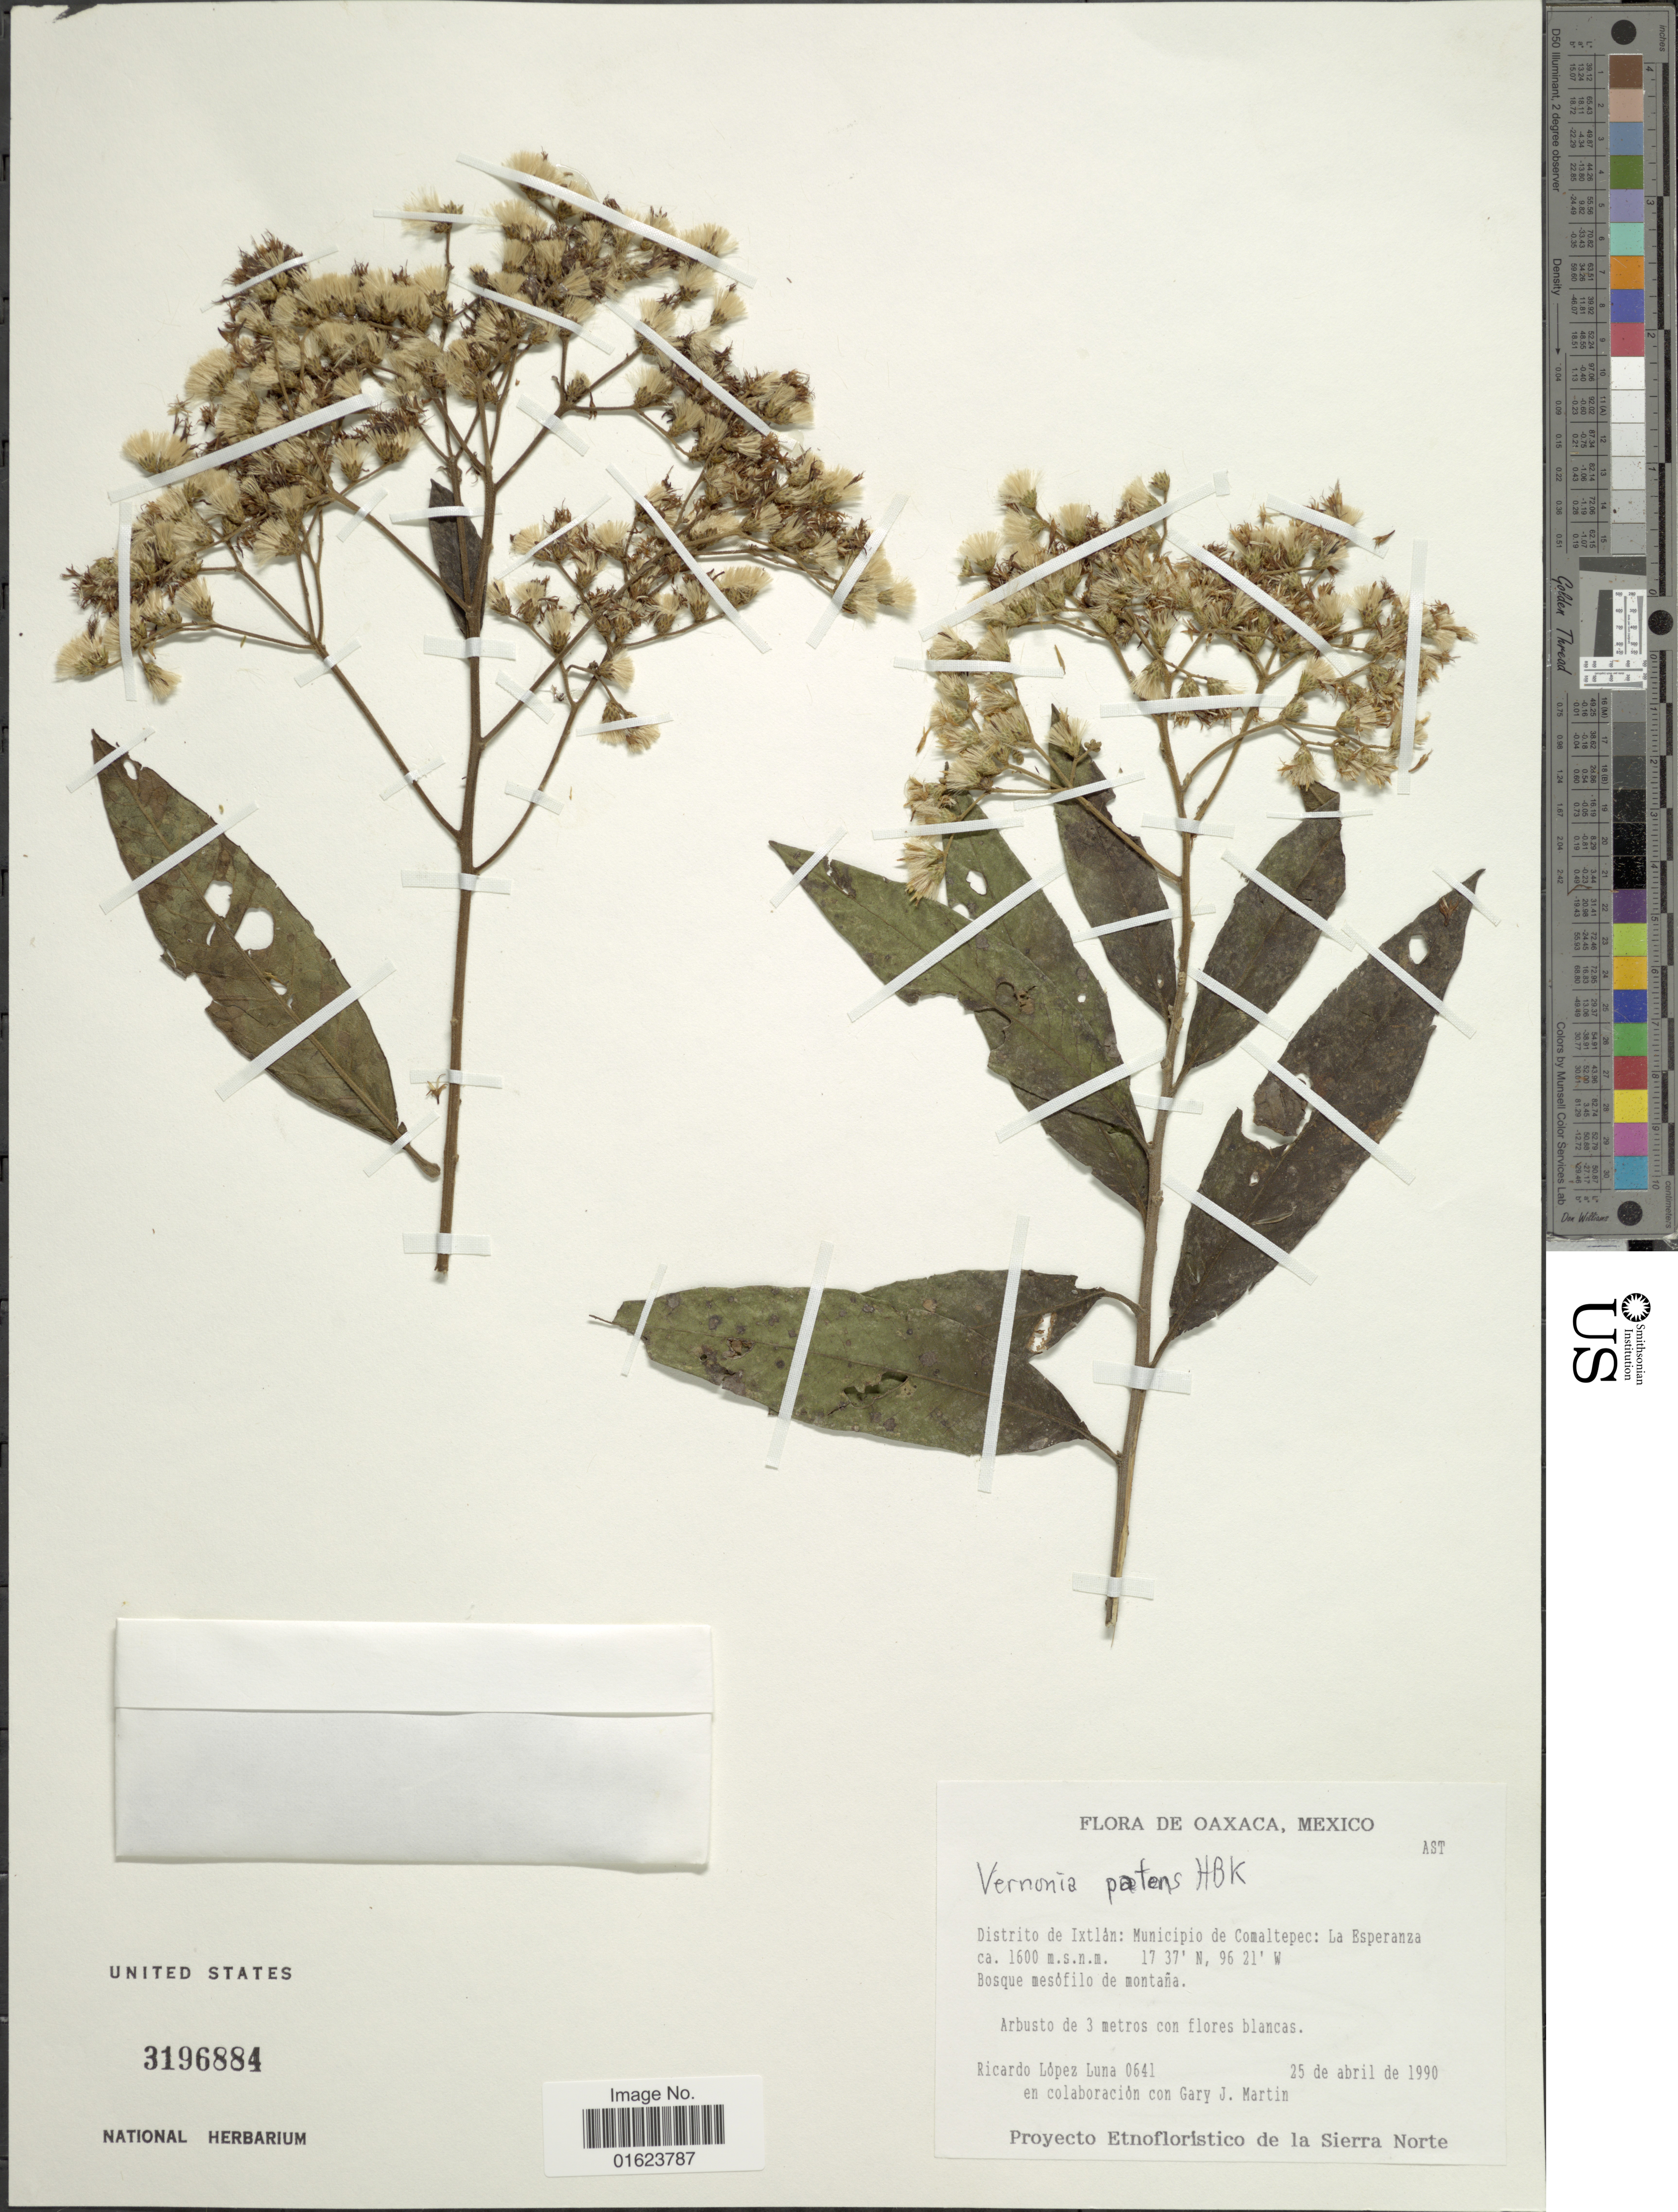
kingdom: Plantae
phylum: Tracheophyta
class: Magnoliopsida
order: Asterales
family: Asteraceae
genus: Vernonanthura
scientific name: Vernonanthura patens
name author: (Kunth) H. Rob.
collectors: R. López Luna & G. J. Martin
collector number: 0641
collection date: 1990-04-25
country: Mexico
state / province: Oaxaca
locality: Oaxaca, Mexico. Distrito de Ixtlan: Municipio de Comaltepec: La Esperanza.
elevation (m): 1600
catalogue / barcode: US 3196884